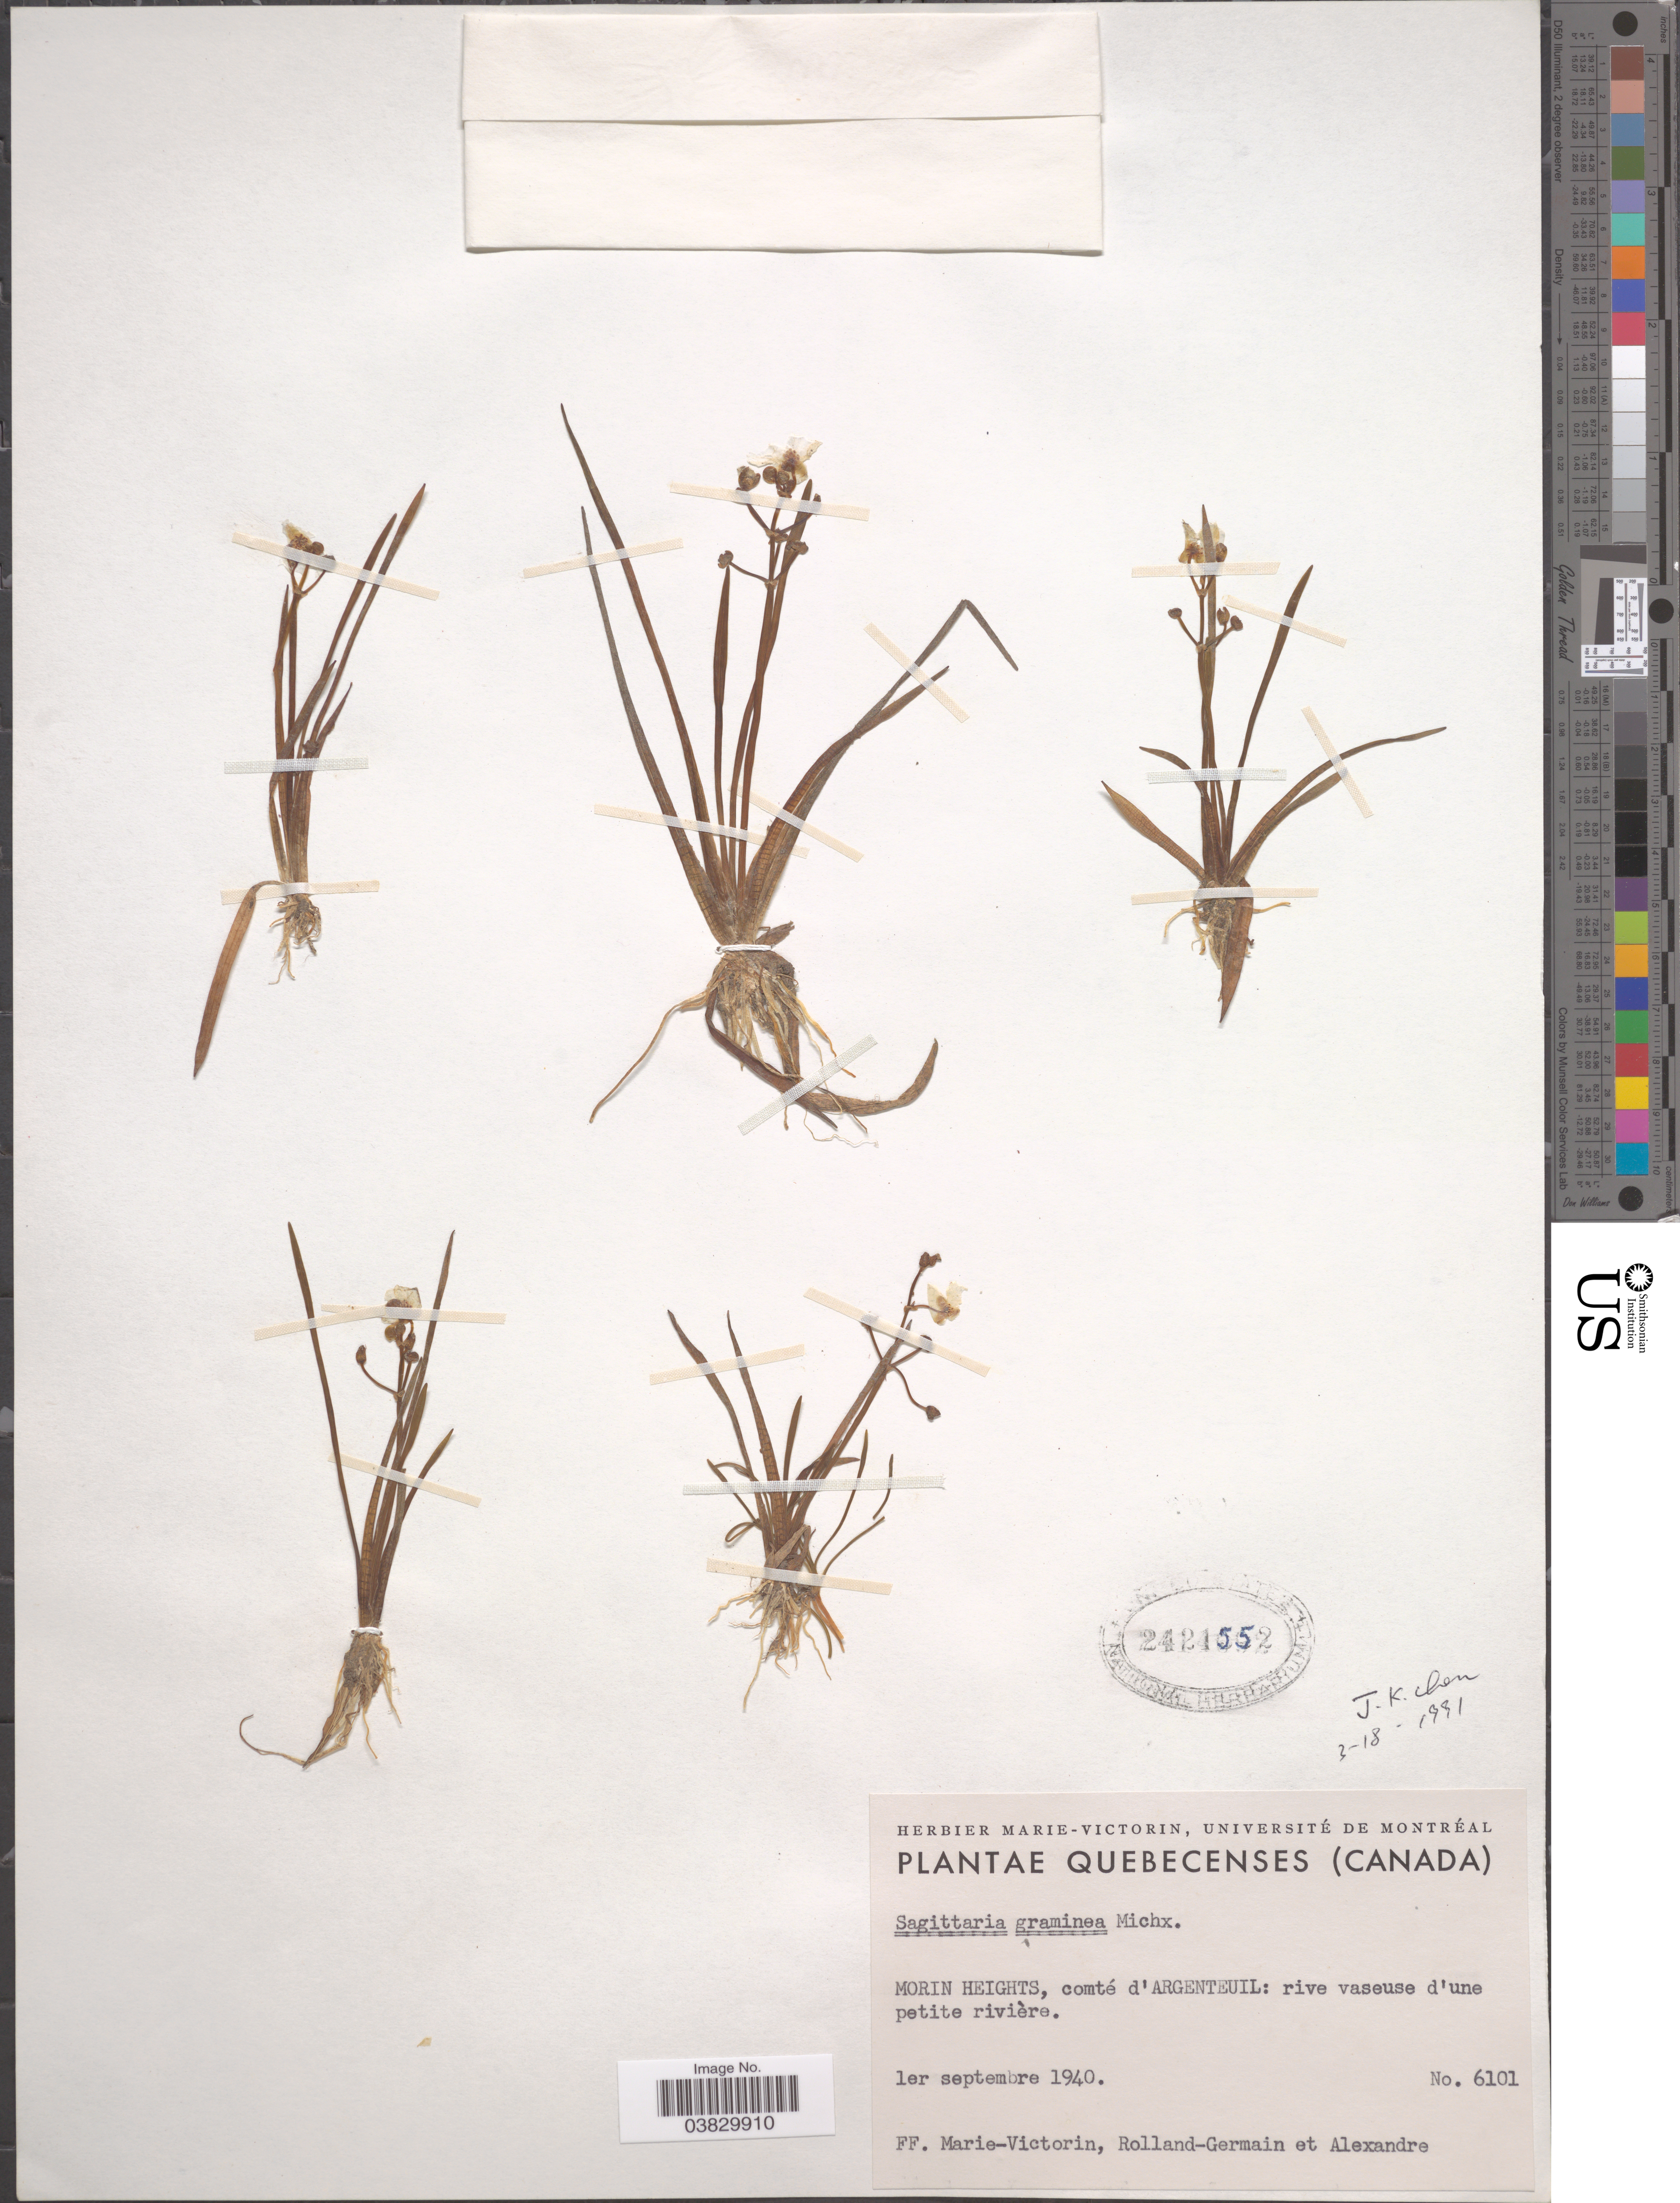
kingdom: Plantae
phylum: Tracheophyta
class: Liliopsida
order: Alismatales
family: Alismataceae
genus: Sagittaria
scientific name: Sagittaria graminea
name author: Michx.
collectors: F. Marie-Victorin, Rolland-Germain & Alexandre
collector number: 6101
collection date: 1940-09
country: Canada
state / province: Quebec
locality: Morin Heights, comté d'Argenteuil: rive vaseuse d'une petite rivière.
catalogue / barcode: US 2421552